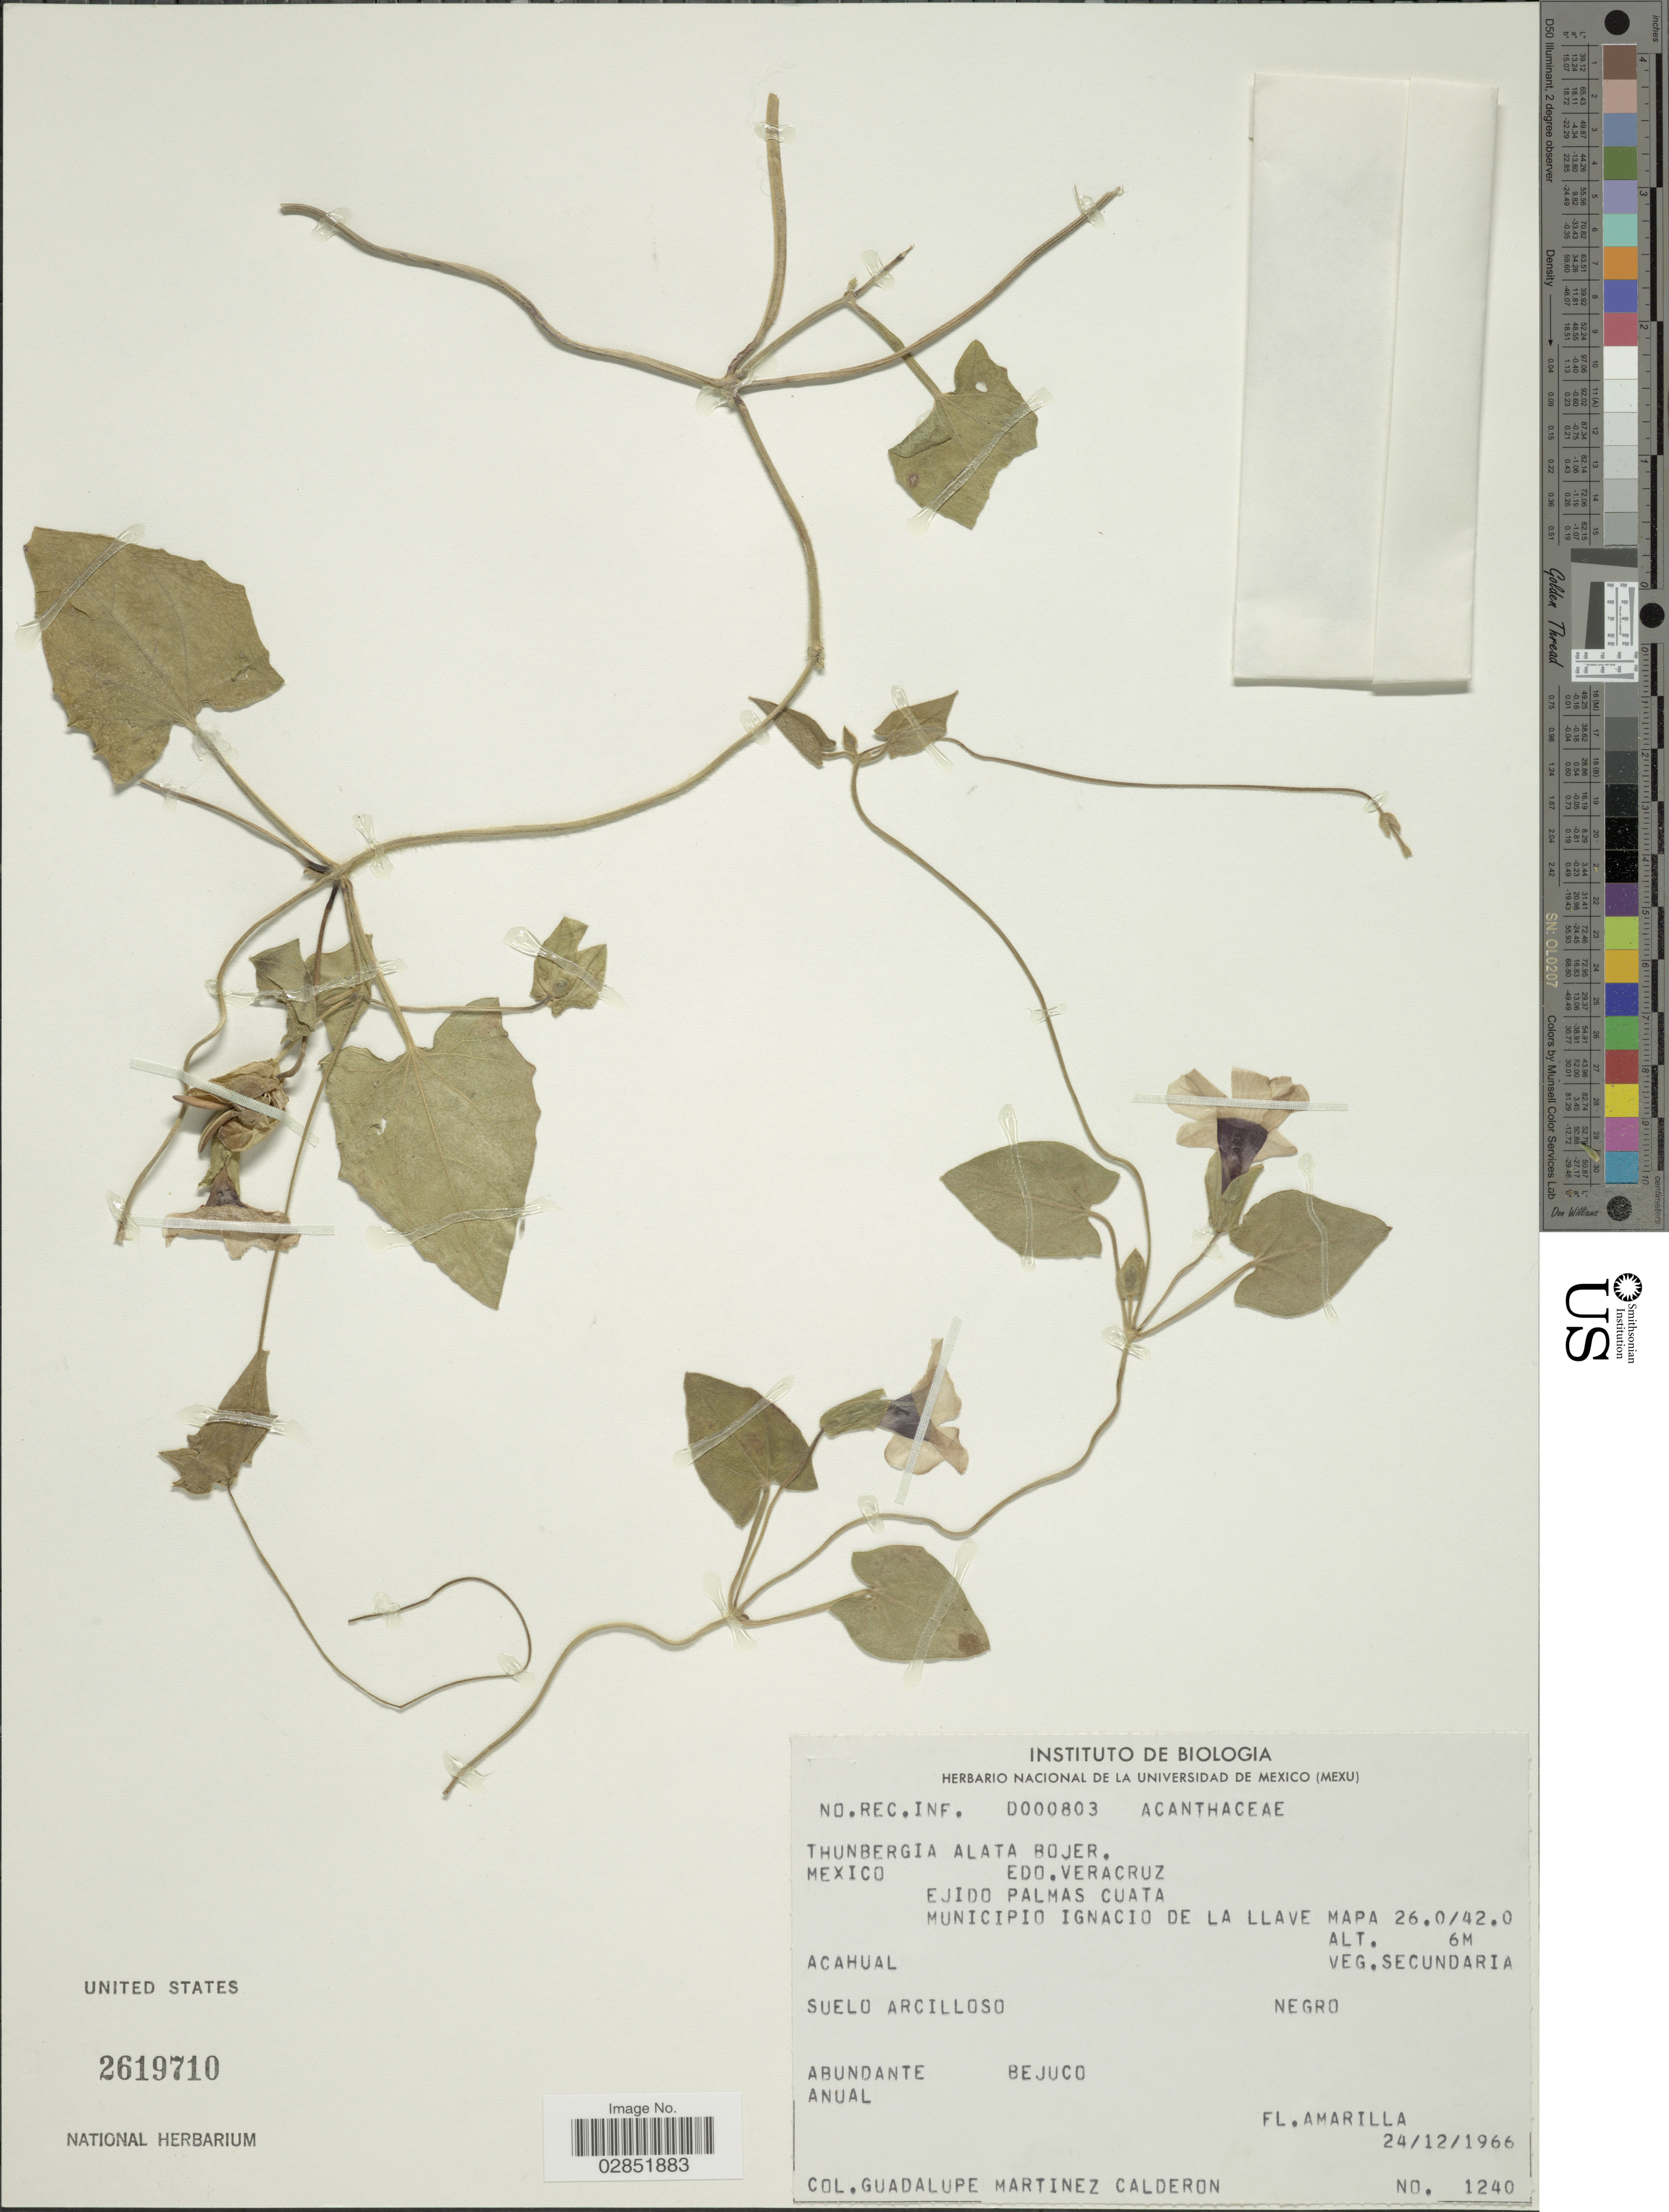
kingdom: Plantae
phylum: Tracheophyta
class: Magnoliopsida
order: Lamiales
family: Acanthaceae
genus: Thunbergia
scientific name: Thunbergia alata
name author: Bojer ex Sims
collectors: G. Martinez-C.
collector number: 1240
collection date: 1966-12-24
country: Mexico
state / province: Veracruz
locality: Edo. Veracruz. Ejido palmas Cuata, Municipio Ignacio de la llave. Mapa 26.0/42.0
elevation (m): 6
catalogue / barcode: US 2619710